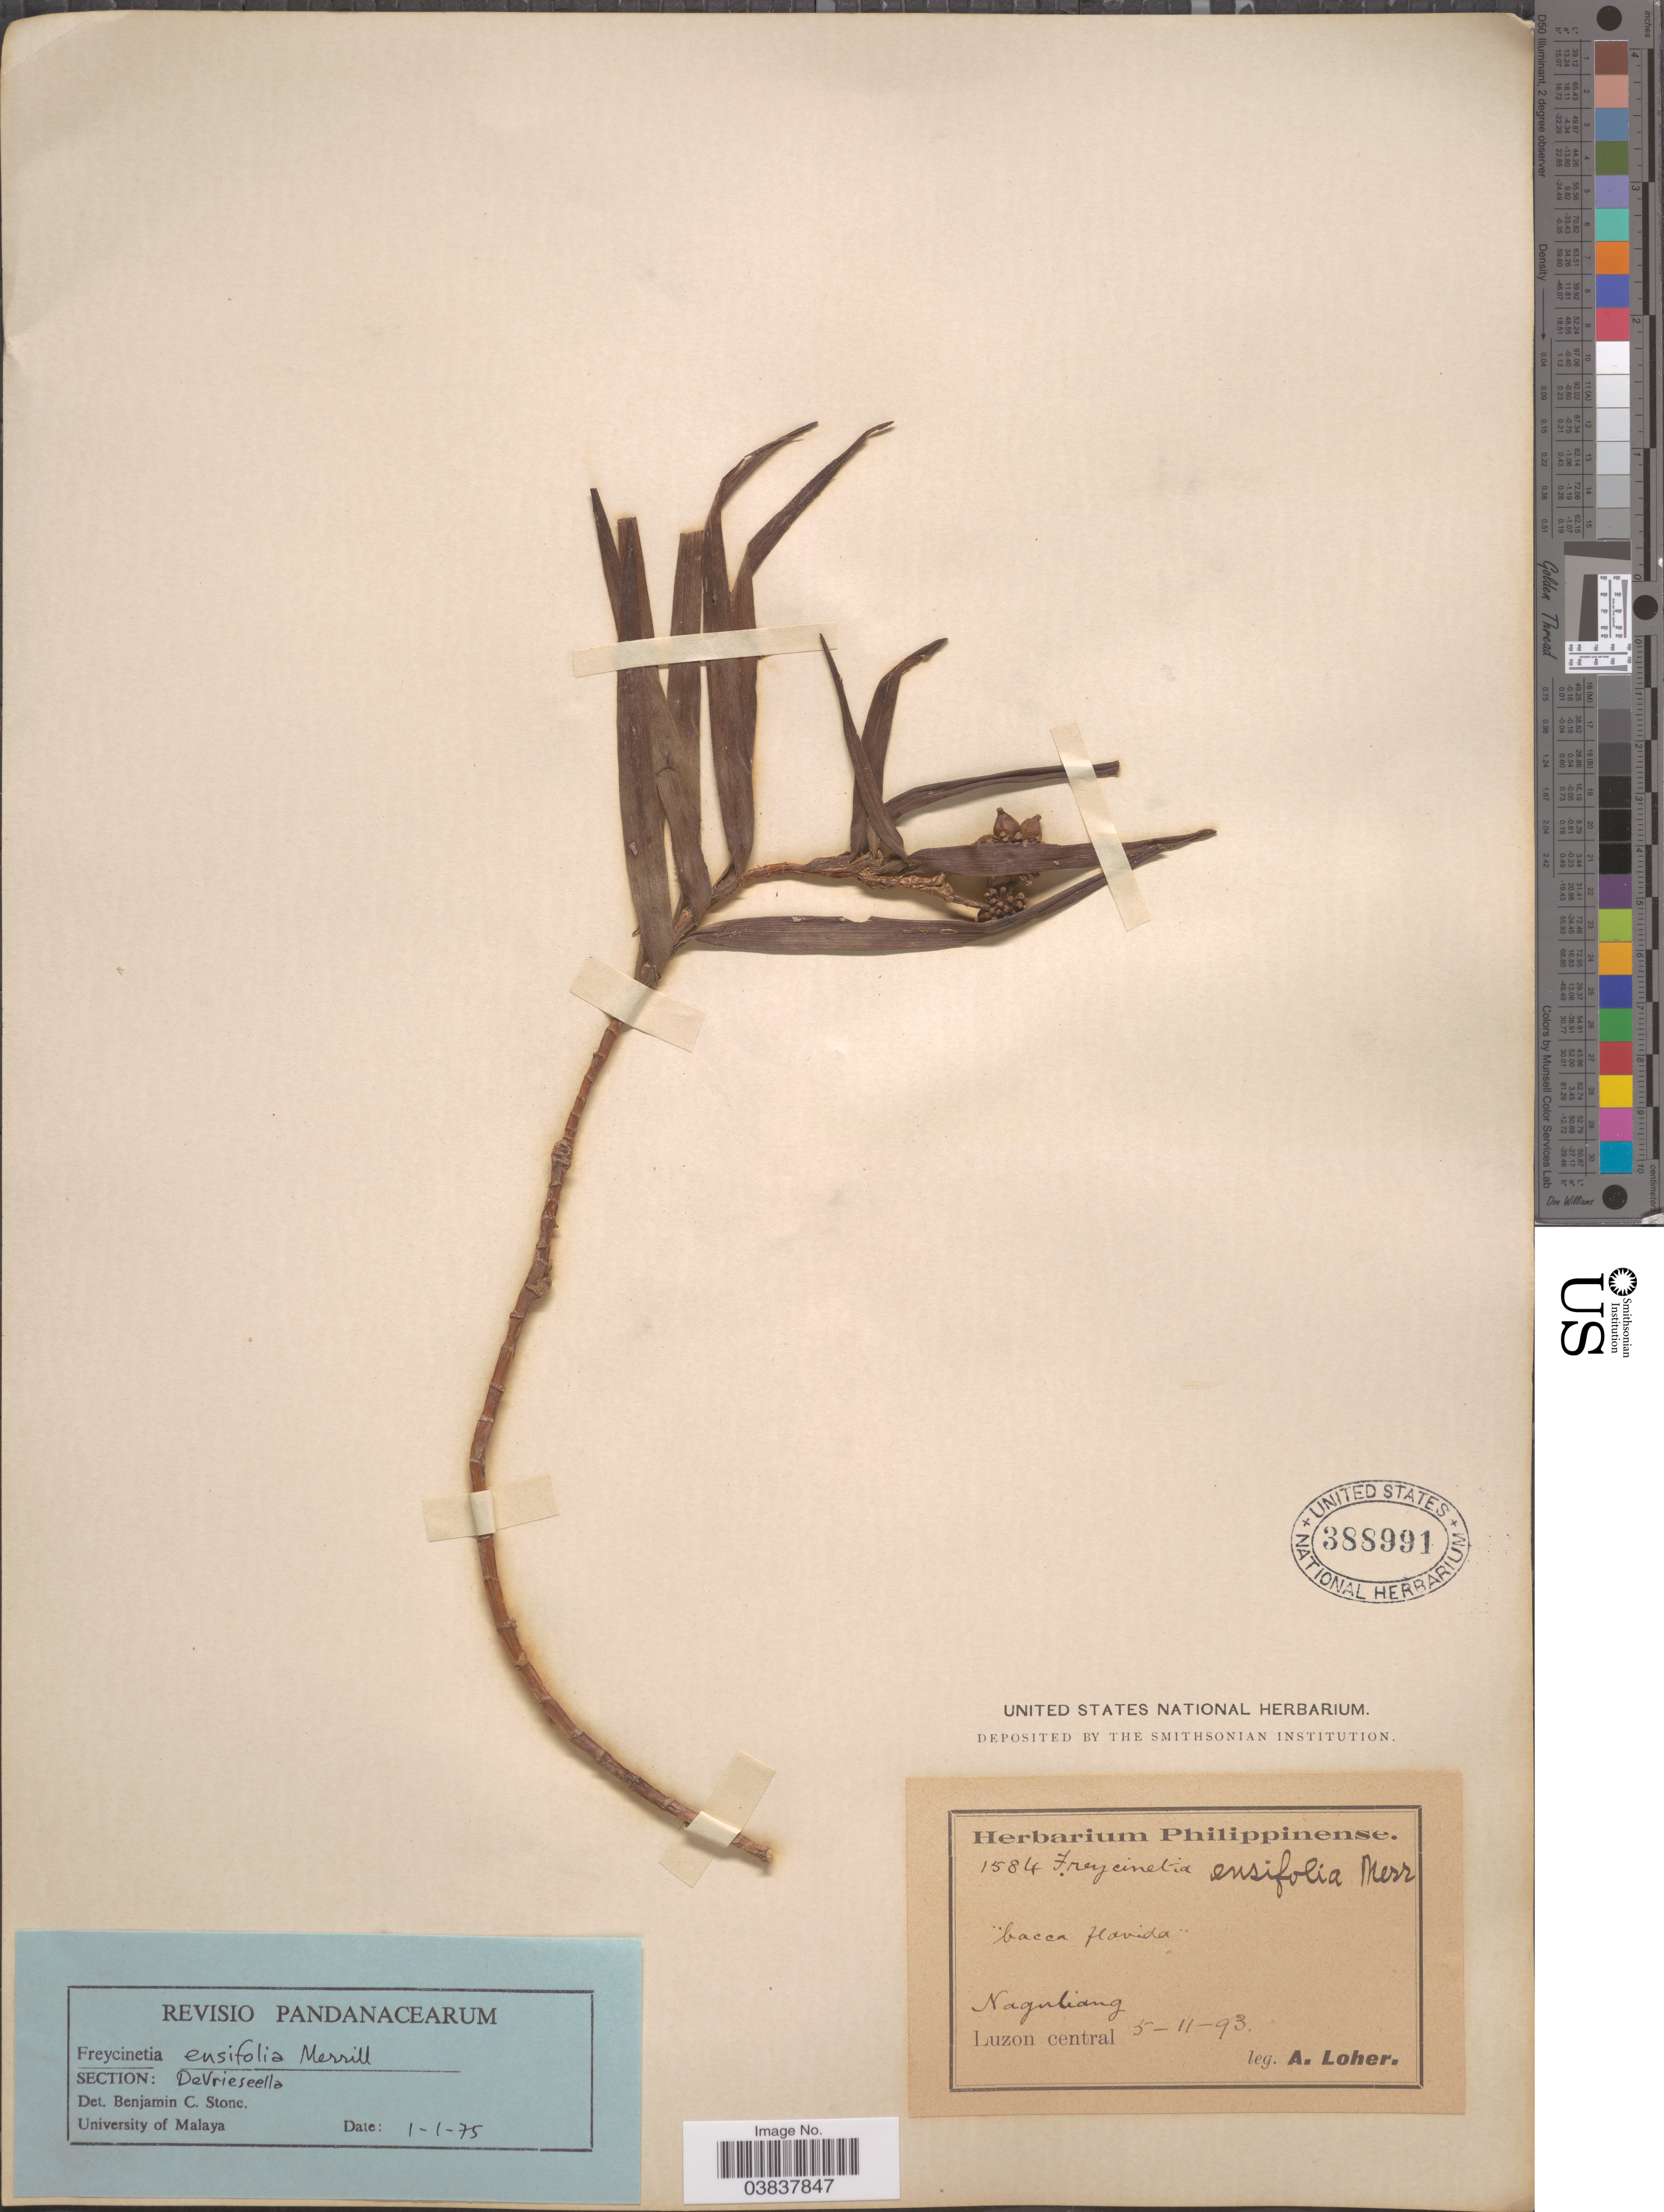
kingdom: Plantae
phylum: Tracheophyta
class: Liliopsida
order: Pandanales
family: Pandanaceae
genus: Freycinetia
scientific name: Freycinetia ensifolia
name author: Merr.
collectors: A. Loher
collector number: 1584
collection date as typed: Transcribed d/m/y: 5/11/93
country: Philippines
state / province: Central Luzon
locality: Naguliang, Luzon central.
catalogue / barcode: US 388991